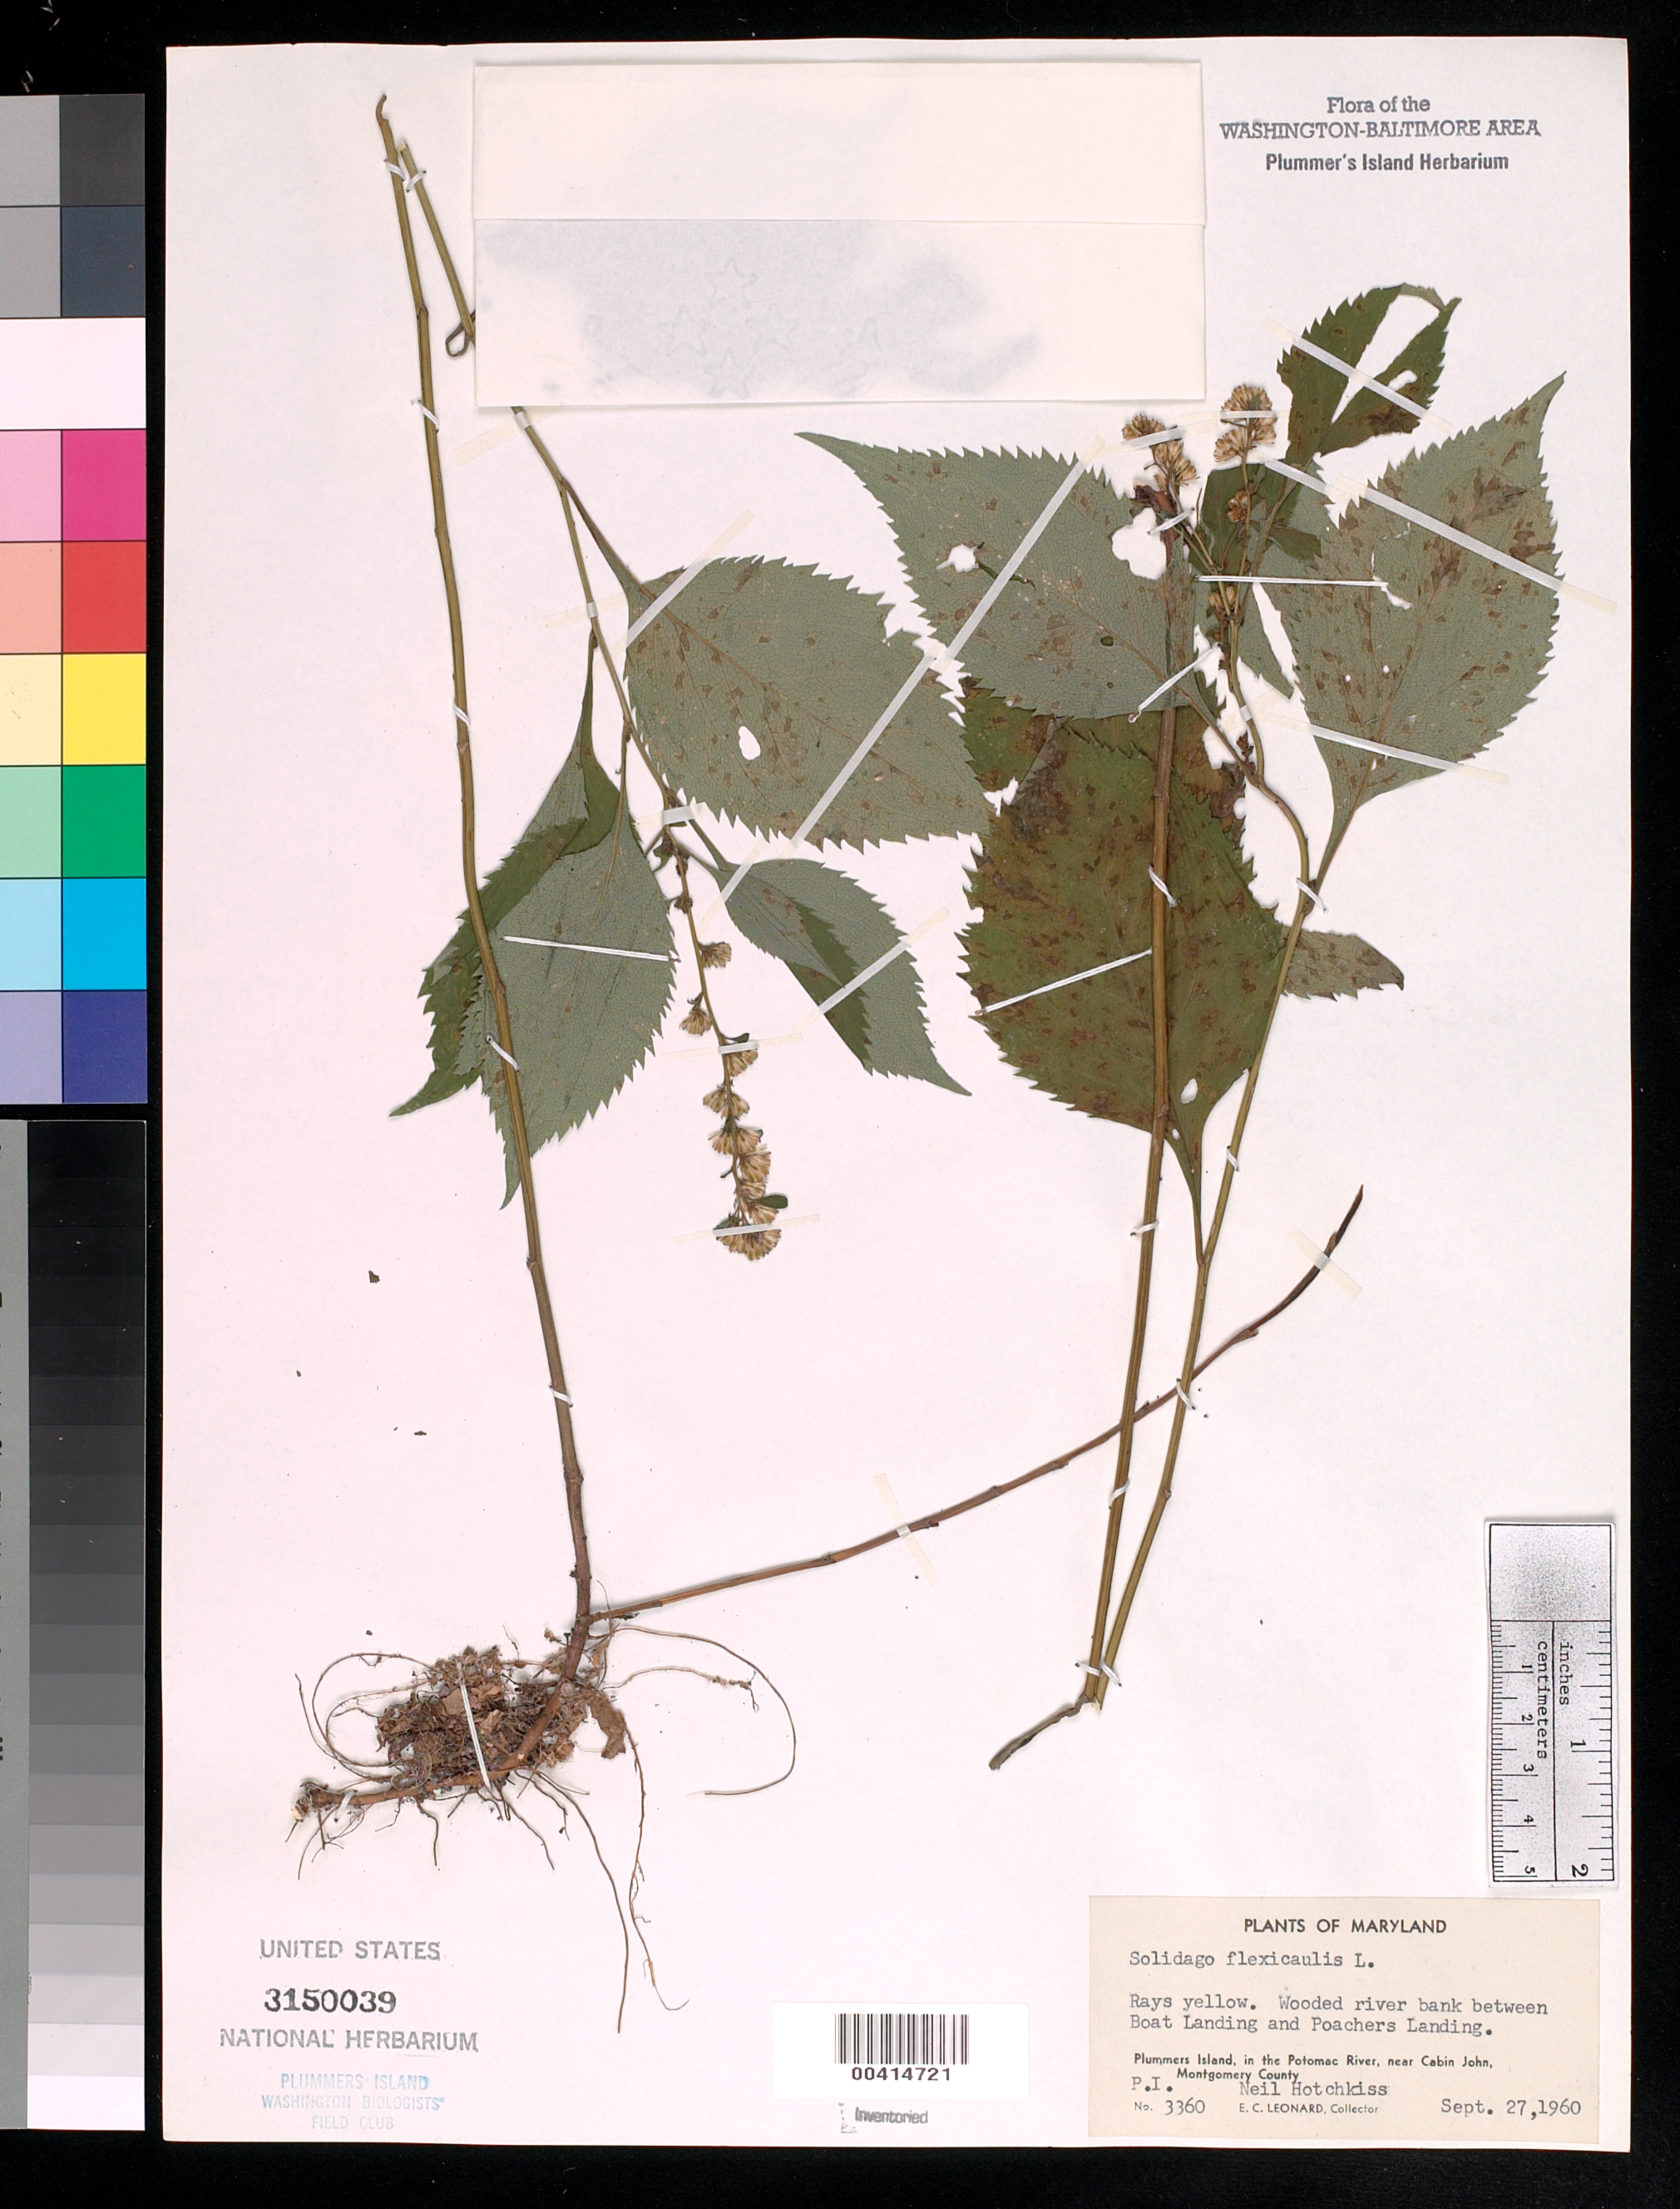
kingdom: Plantae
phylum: Tracheophyta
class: Magnoliopsida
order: Asterales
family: Asteraceae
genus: Solidago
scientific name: Solidago flexicaulis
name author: L.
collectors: E. C. Leonard & N. Hotchkiss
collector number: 3360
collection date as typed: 27 Sep 1960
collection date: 1960-09-27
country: United States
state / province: Maryland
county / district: Montgomery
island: Plummers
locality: Plummer's Island; river bank between boat landing and Poachers Landing C. & O. Canal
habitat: Wooded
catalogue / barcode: US 3150039